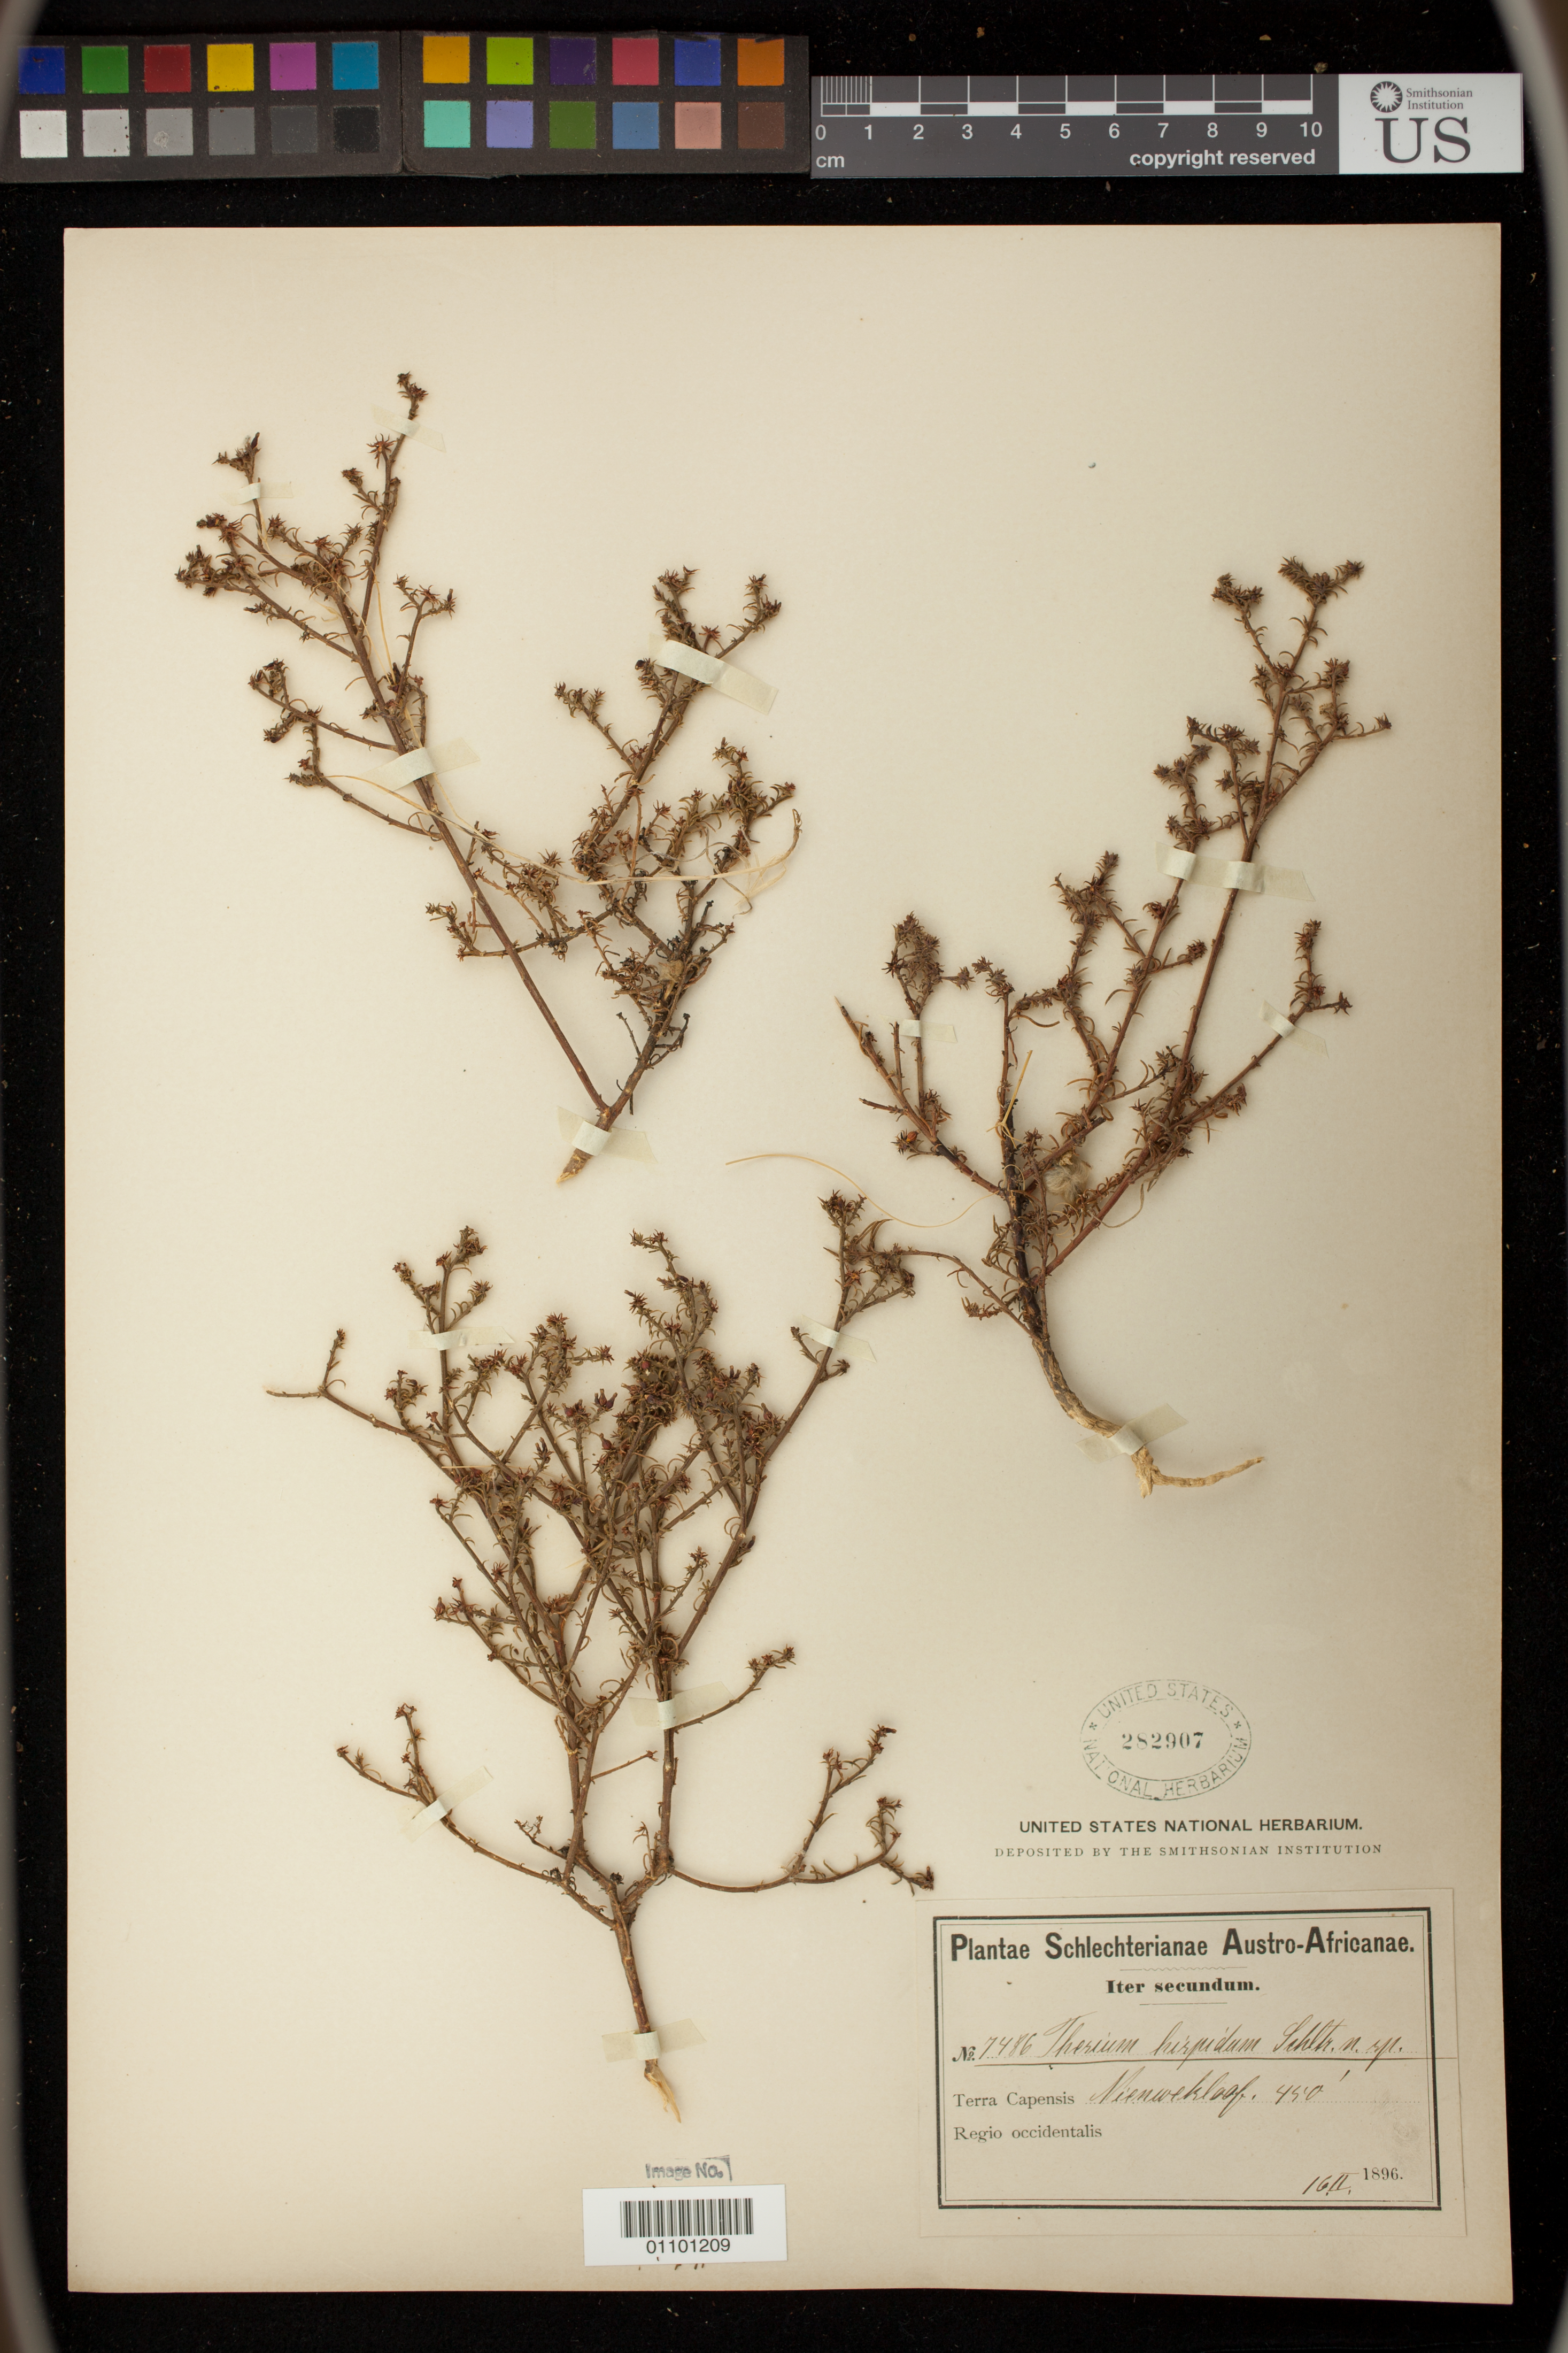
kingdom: Plantae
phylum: Tracheophyta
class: Magnoliopsida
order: Santalales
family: Thesiaceae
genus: Thesium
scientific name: Thesium hispidum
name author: Schltr.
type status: Isotype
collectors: F. R. R. Schlechter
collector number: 7486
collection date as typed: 16 Feb 1896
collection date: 1896-02-16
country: South Africa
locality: Nieuwe Kloof. Regio occidentalis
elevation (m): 914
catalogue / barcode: US 282907